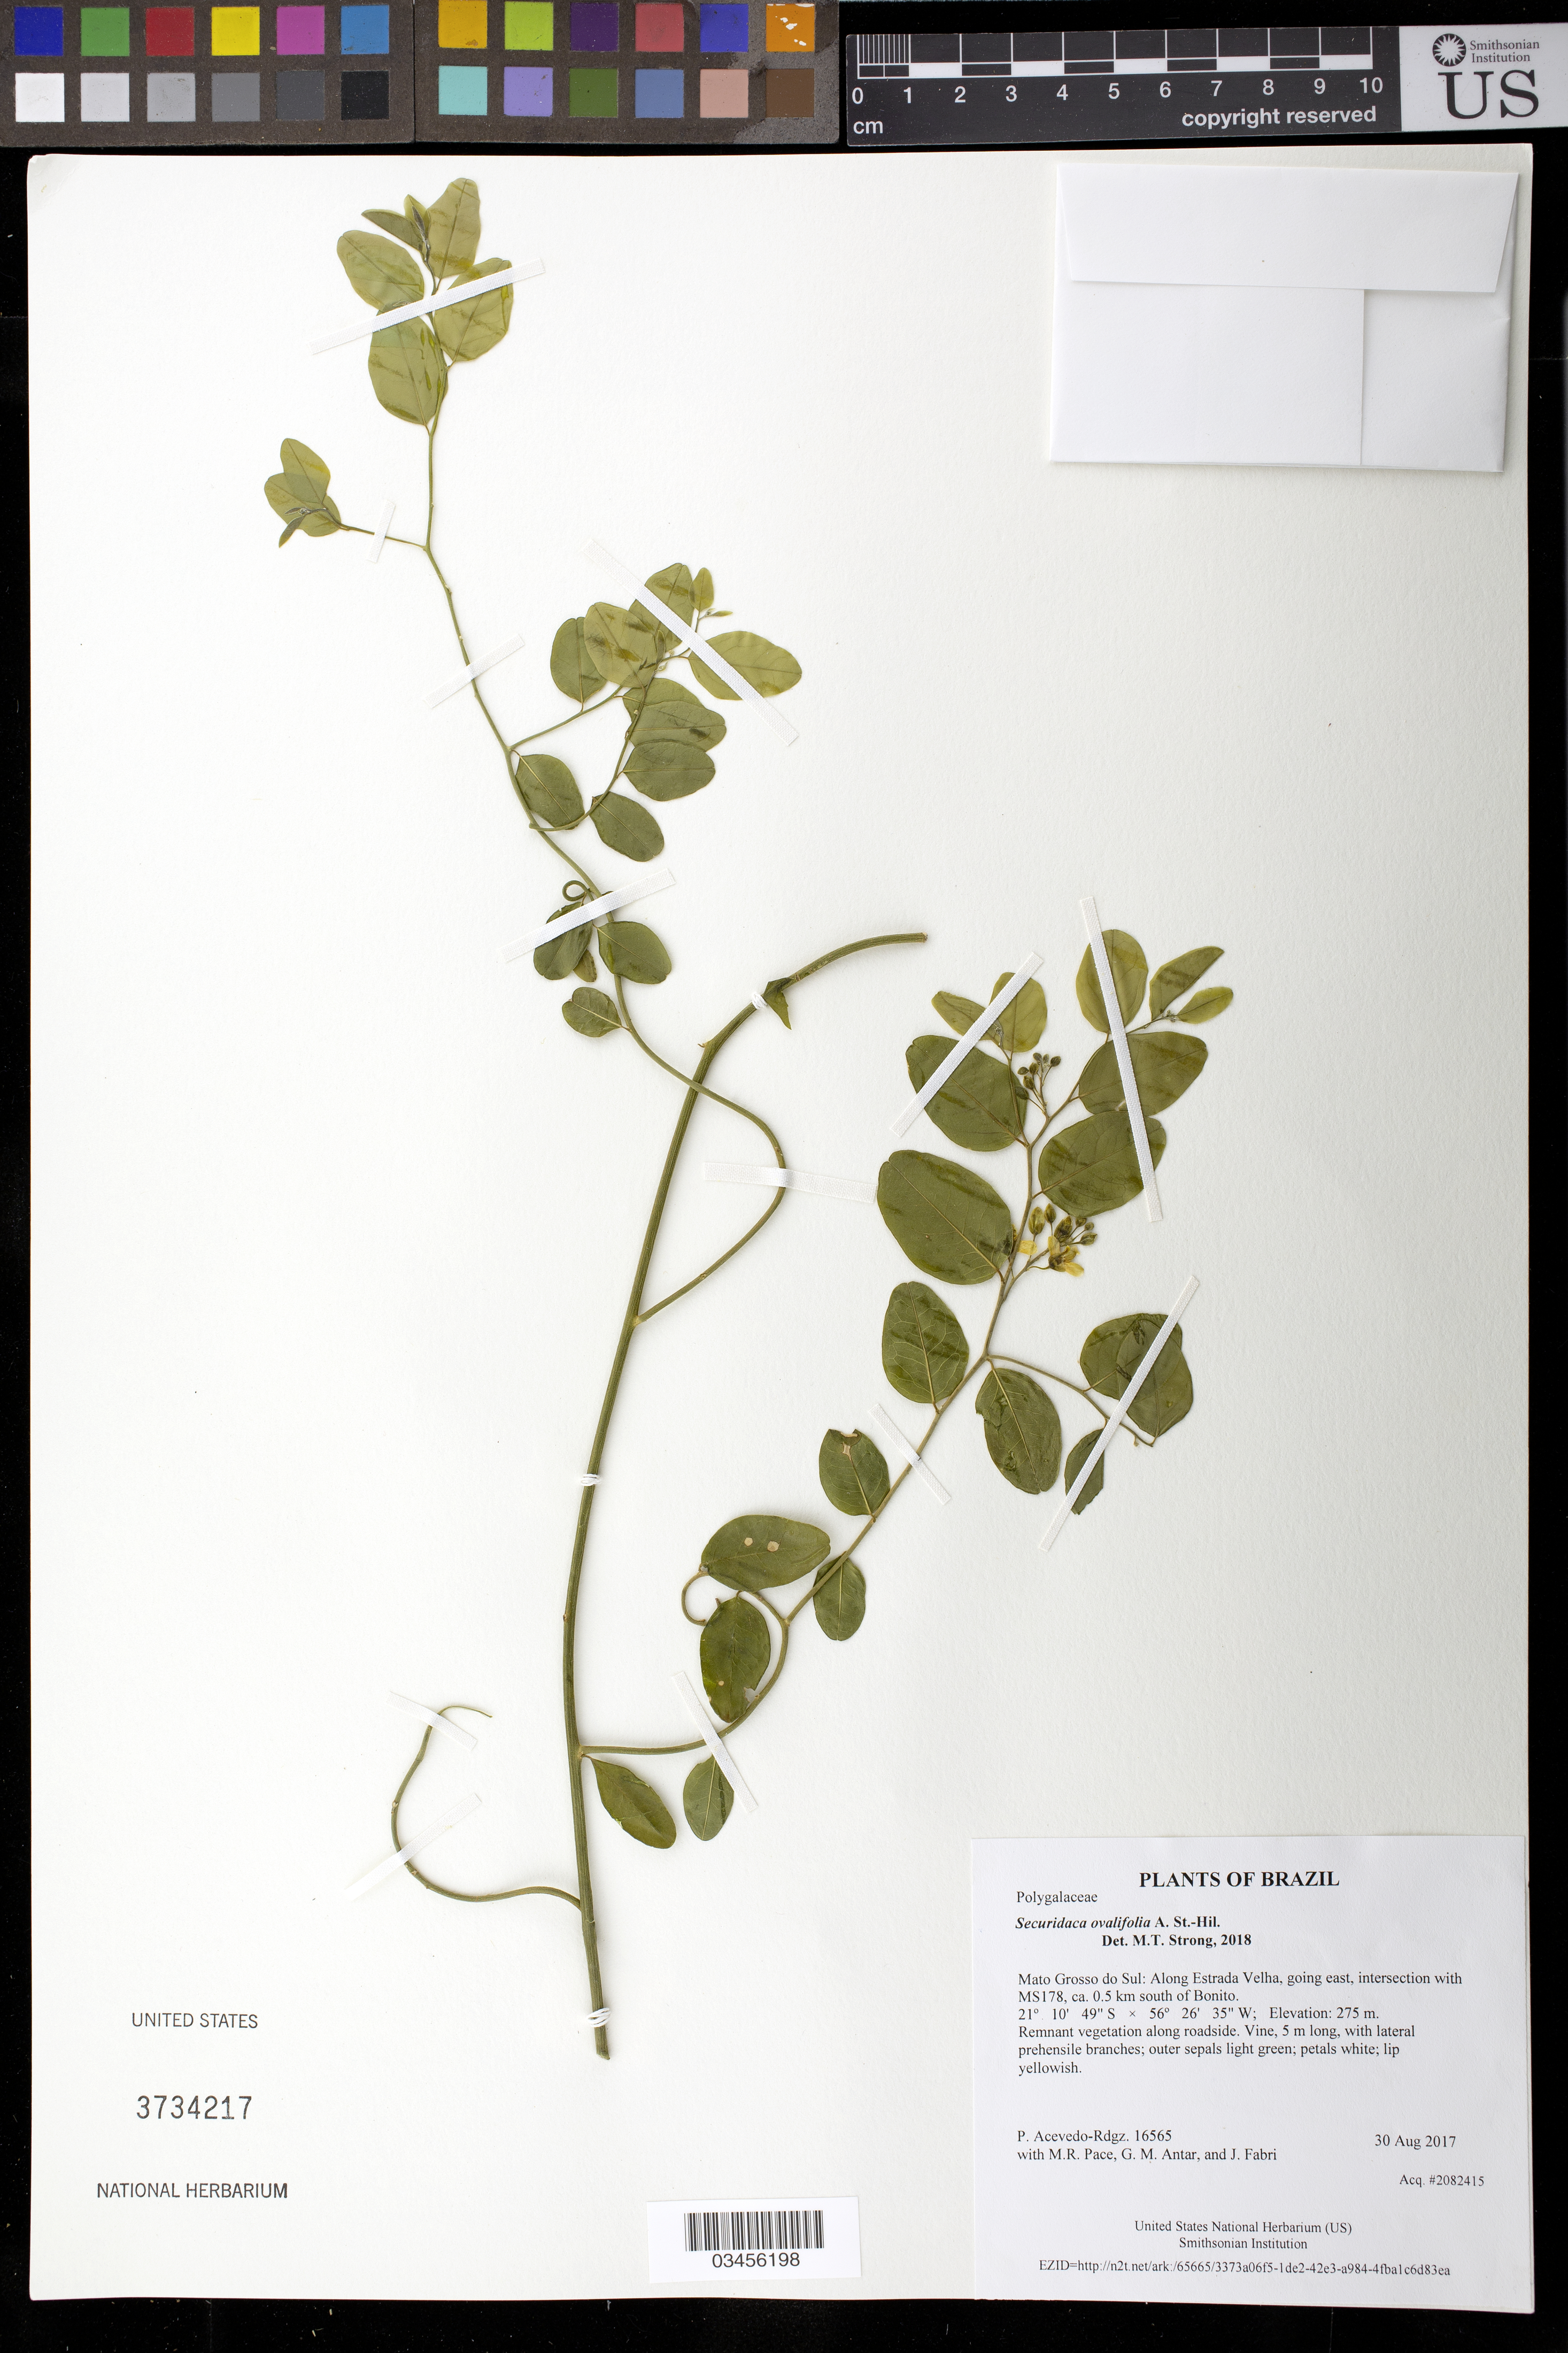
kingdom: Plantae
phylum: Tracheophyta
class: Magnoliopsida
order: Fabales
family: Polygalaceae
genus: Securidaca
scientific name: Securidaca ovalifolia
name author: A. St.-Hil.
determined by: Strong, Mark T., (BOT), Smithsonian Institution - National Museum of Natural History (UNITED STATES)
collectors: P. Acevedo-Rodr., M. R. Pace, G. M. Antar & J. Fabri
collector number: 16565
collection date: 2017-08-30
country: Brazil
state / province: Mato Grosso do Sul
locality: Along Estrada Velha, going east, intersection with MS178, ca. 0.5 km south of Bonito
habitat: Remnant vegetation along roadside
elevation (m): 275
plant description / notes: US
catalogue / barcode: US 3734217